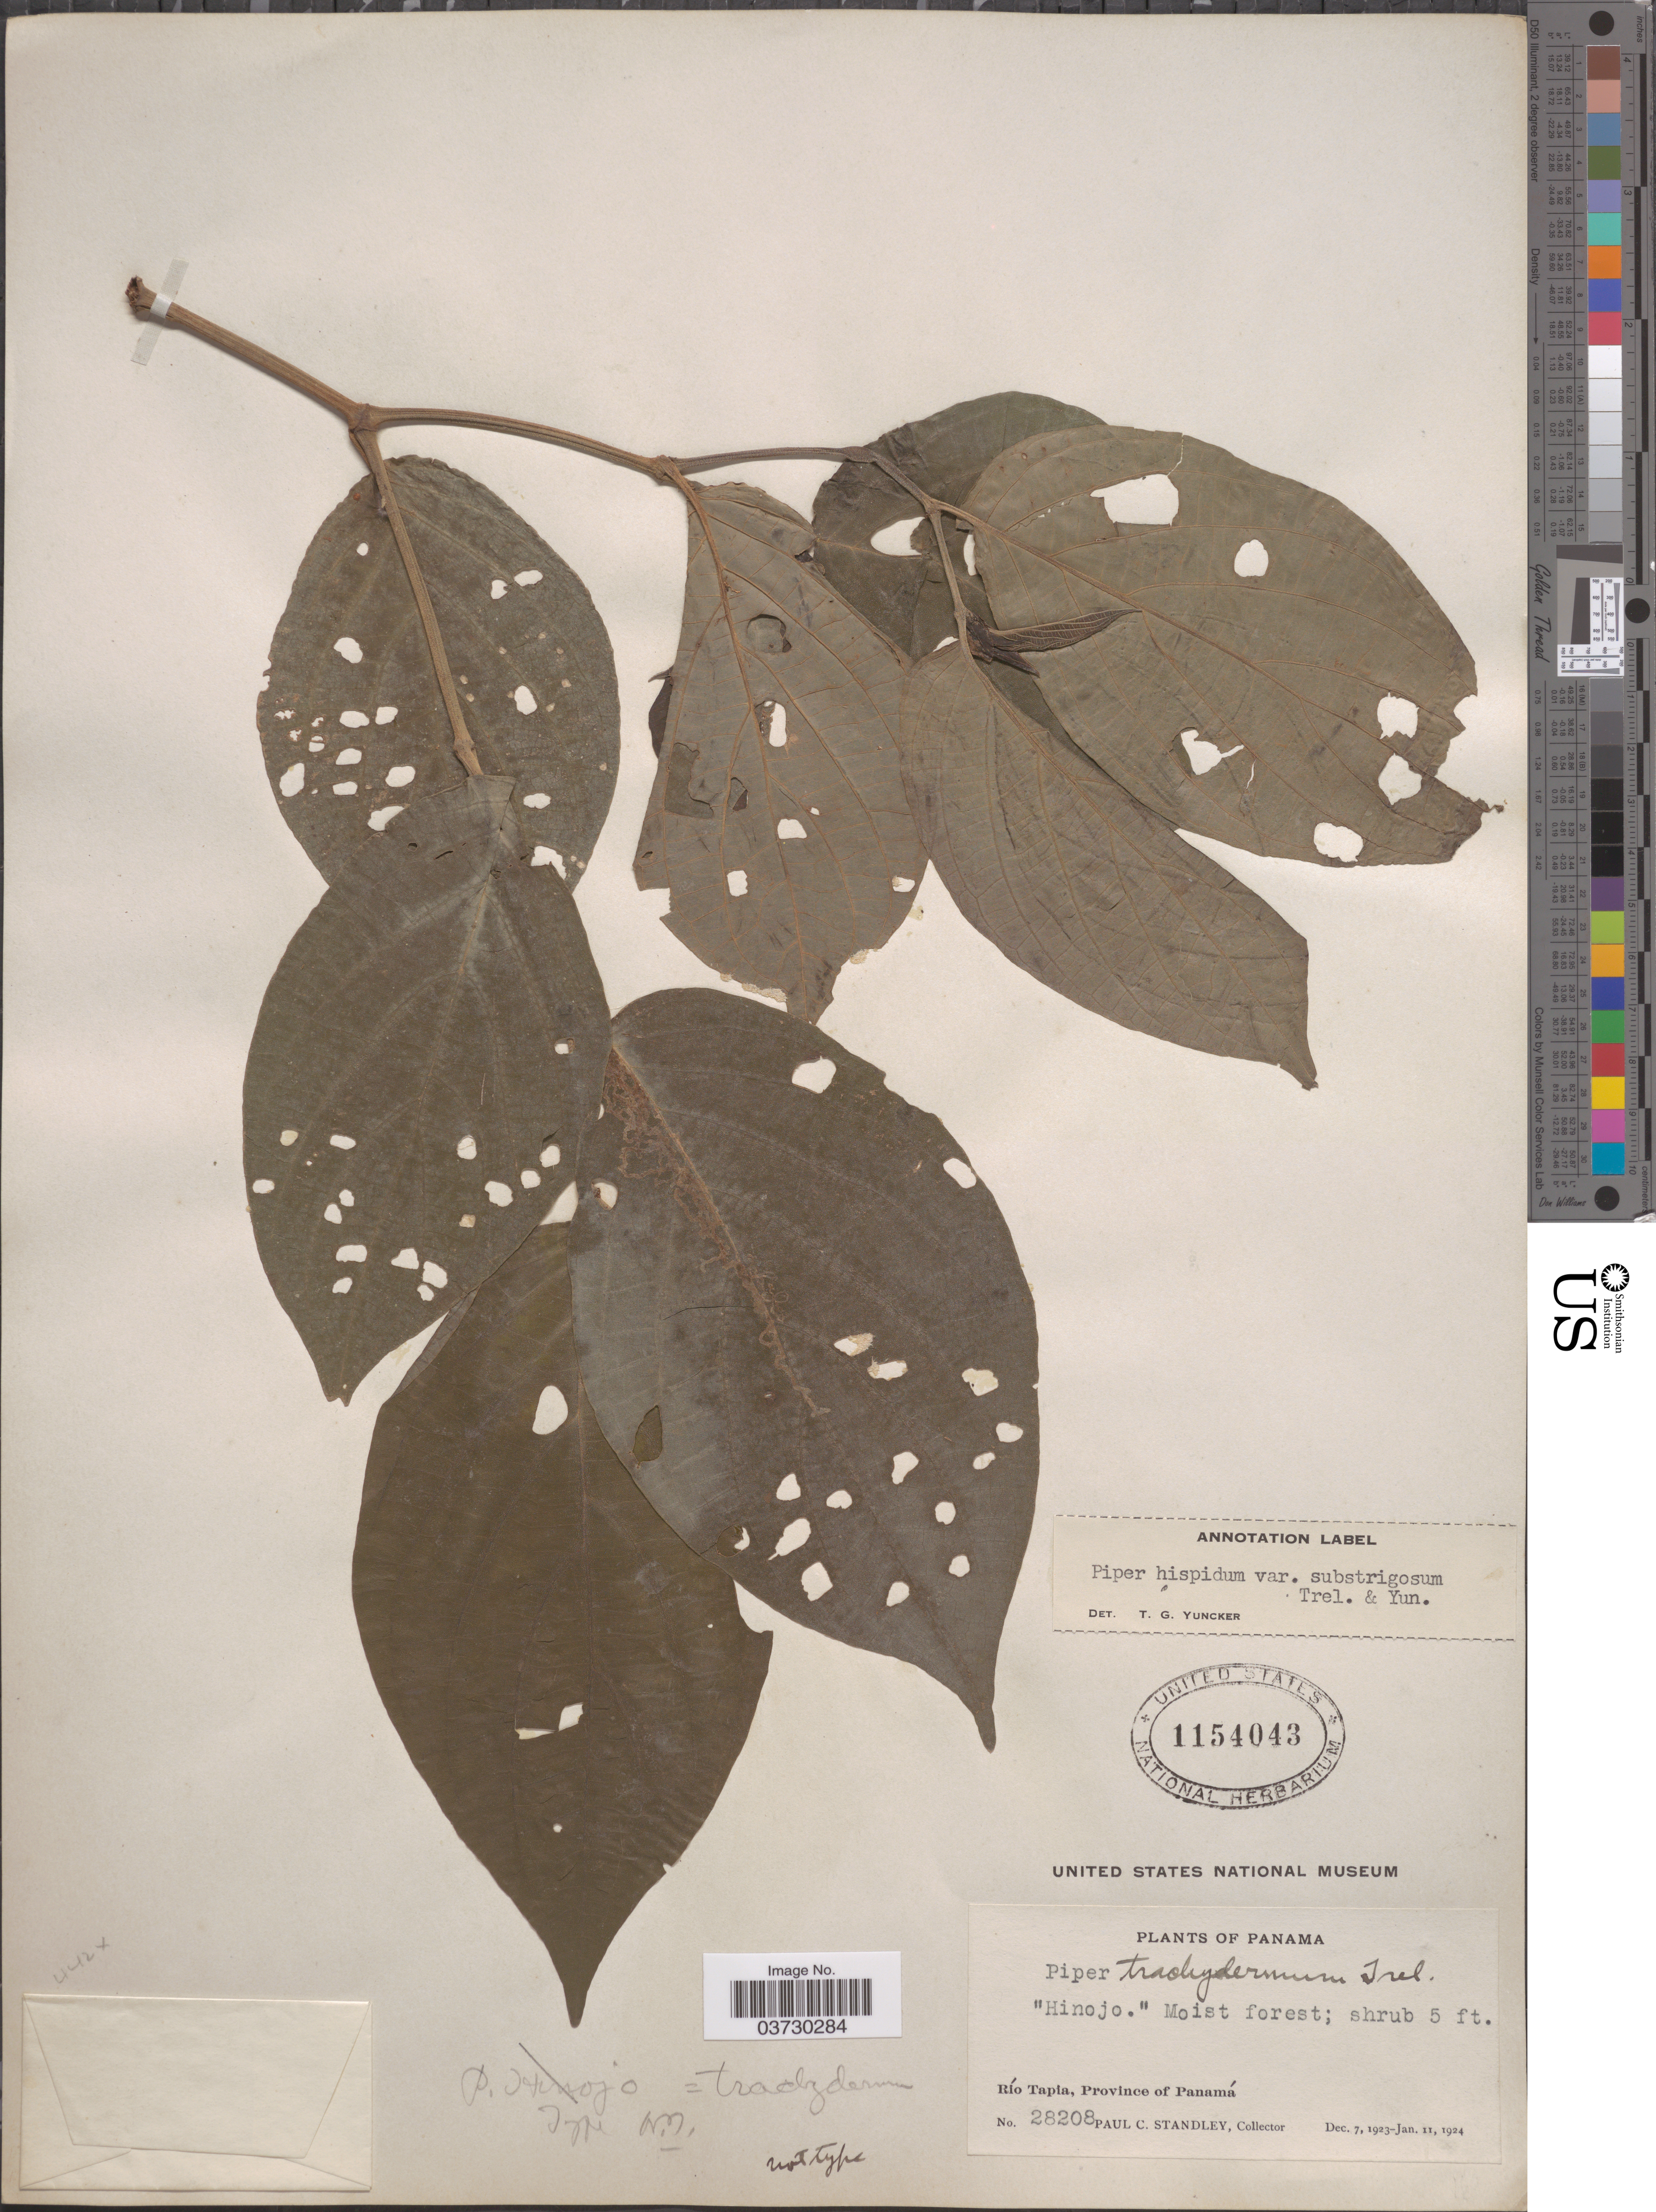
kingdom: Plantae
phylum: Tracheophyta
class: Magnoliopsida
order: Piperales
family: Piperaceae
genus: Piper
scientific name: Piper hispidum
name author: Sw.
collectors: P. C. Standley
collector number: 28208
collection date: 1923-12-07/1924-01-11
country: Panama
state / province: Panamá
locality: Río Tapia.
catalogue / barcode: US 1154043